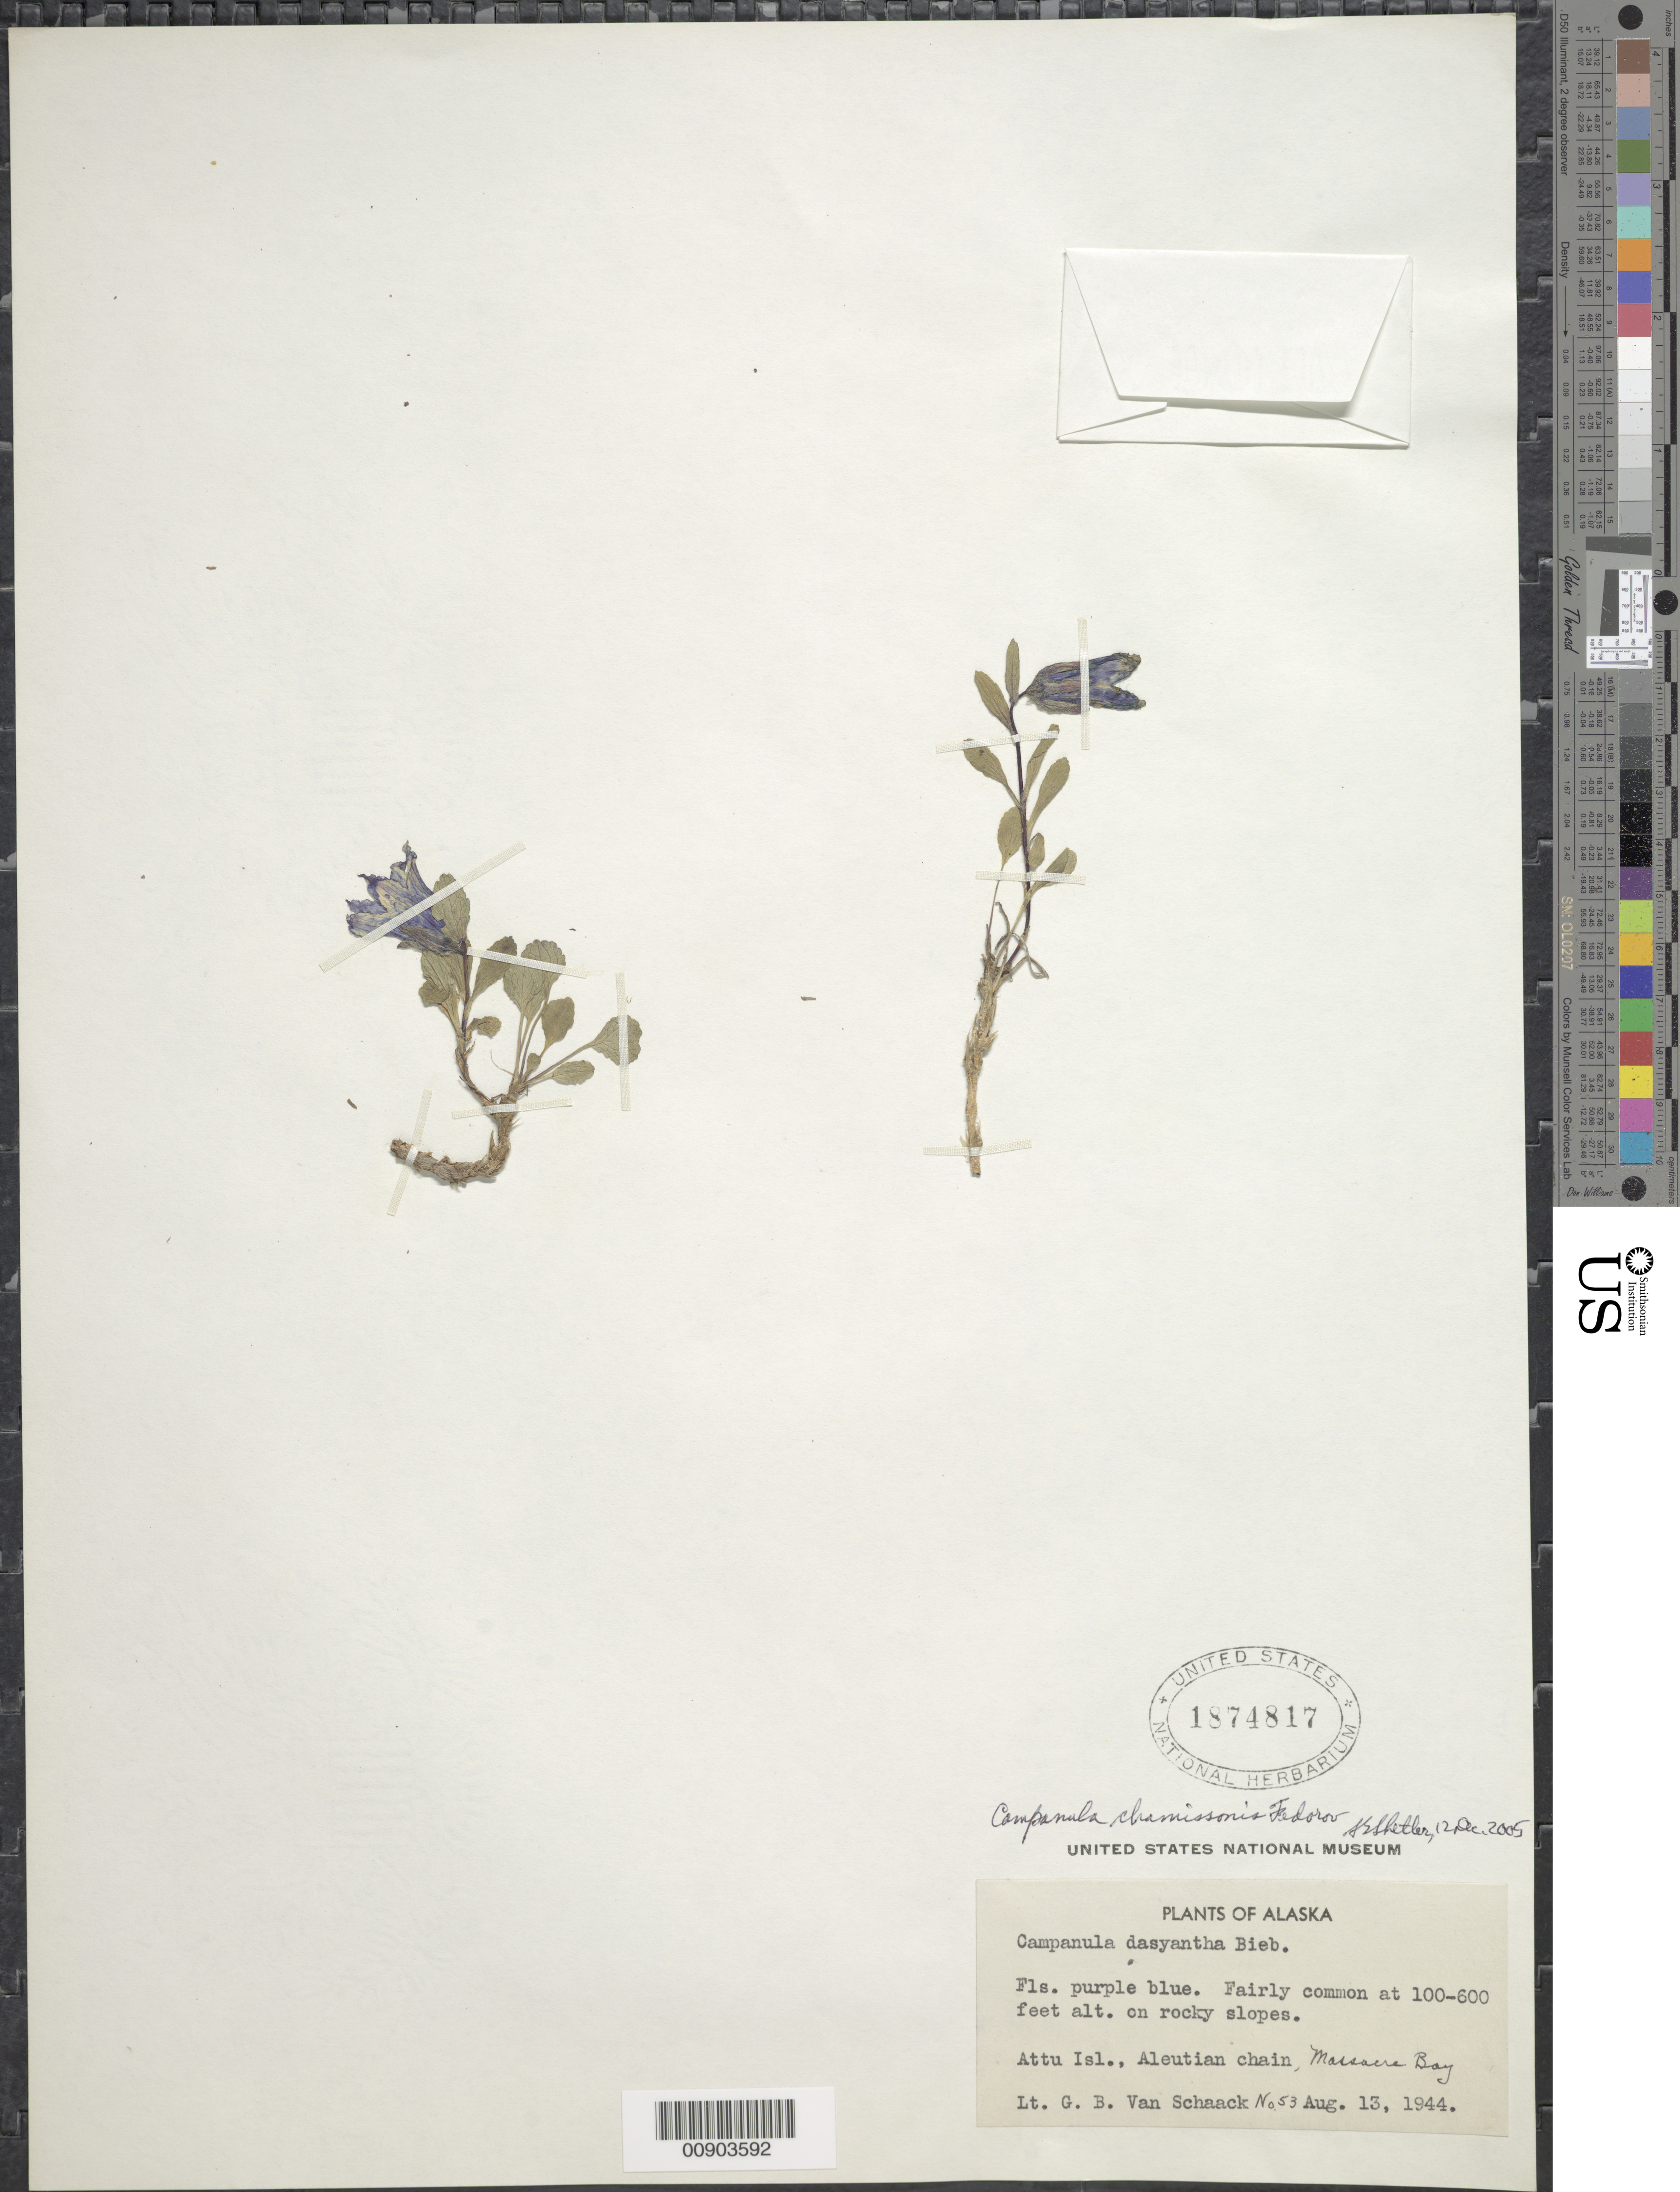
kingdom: Plantae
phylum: Tracheophyta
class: Magnoliopsida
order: Asterales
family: Campanulaceae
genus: Campanula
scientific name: Campanula chamissonis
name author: Fedorov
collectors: G. Van Schaak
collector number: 53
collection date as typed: Aug. 13, 1944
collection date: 1944-08-13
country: United States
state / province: Alaska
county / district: Aleutian Islands Division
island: Attu Island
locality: Massara Bay.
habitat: Rocky slopes. 100-600 feet alt.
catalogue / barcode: US 1874817